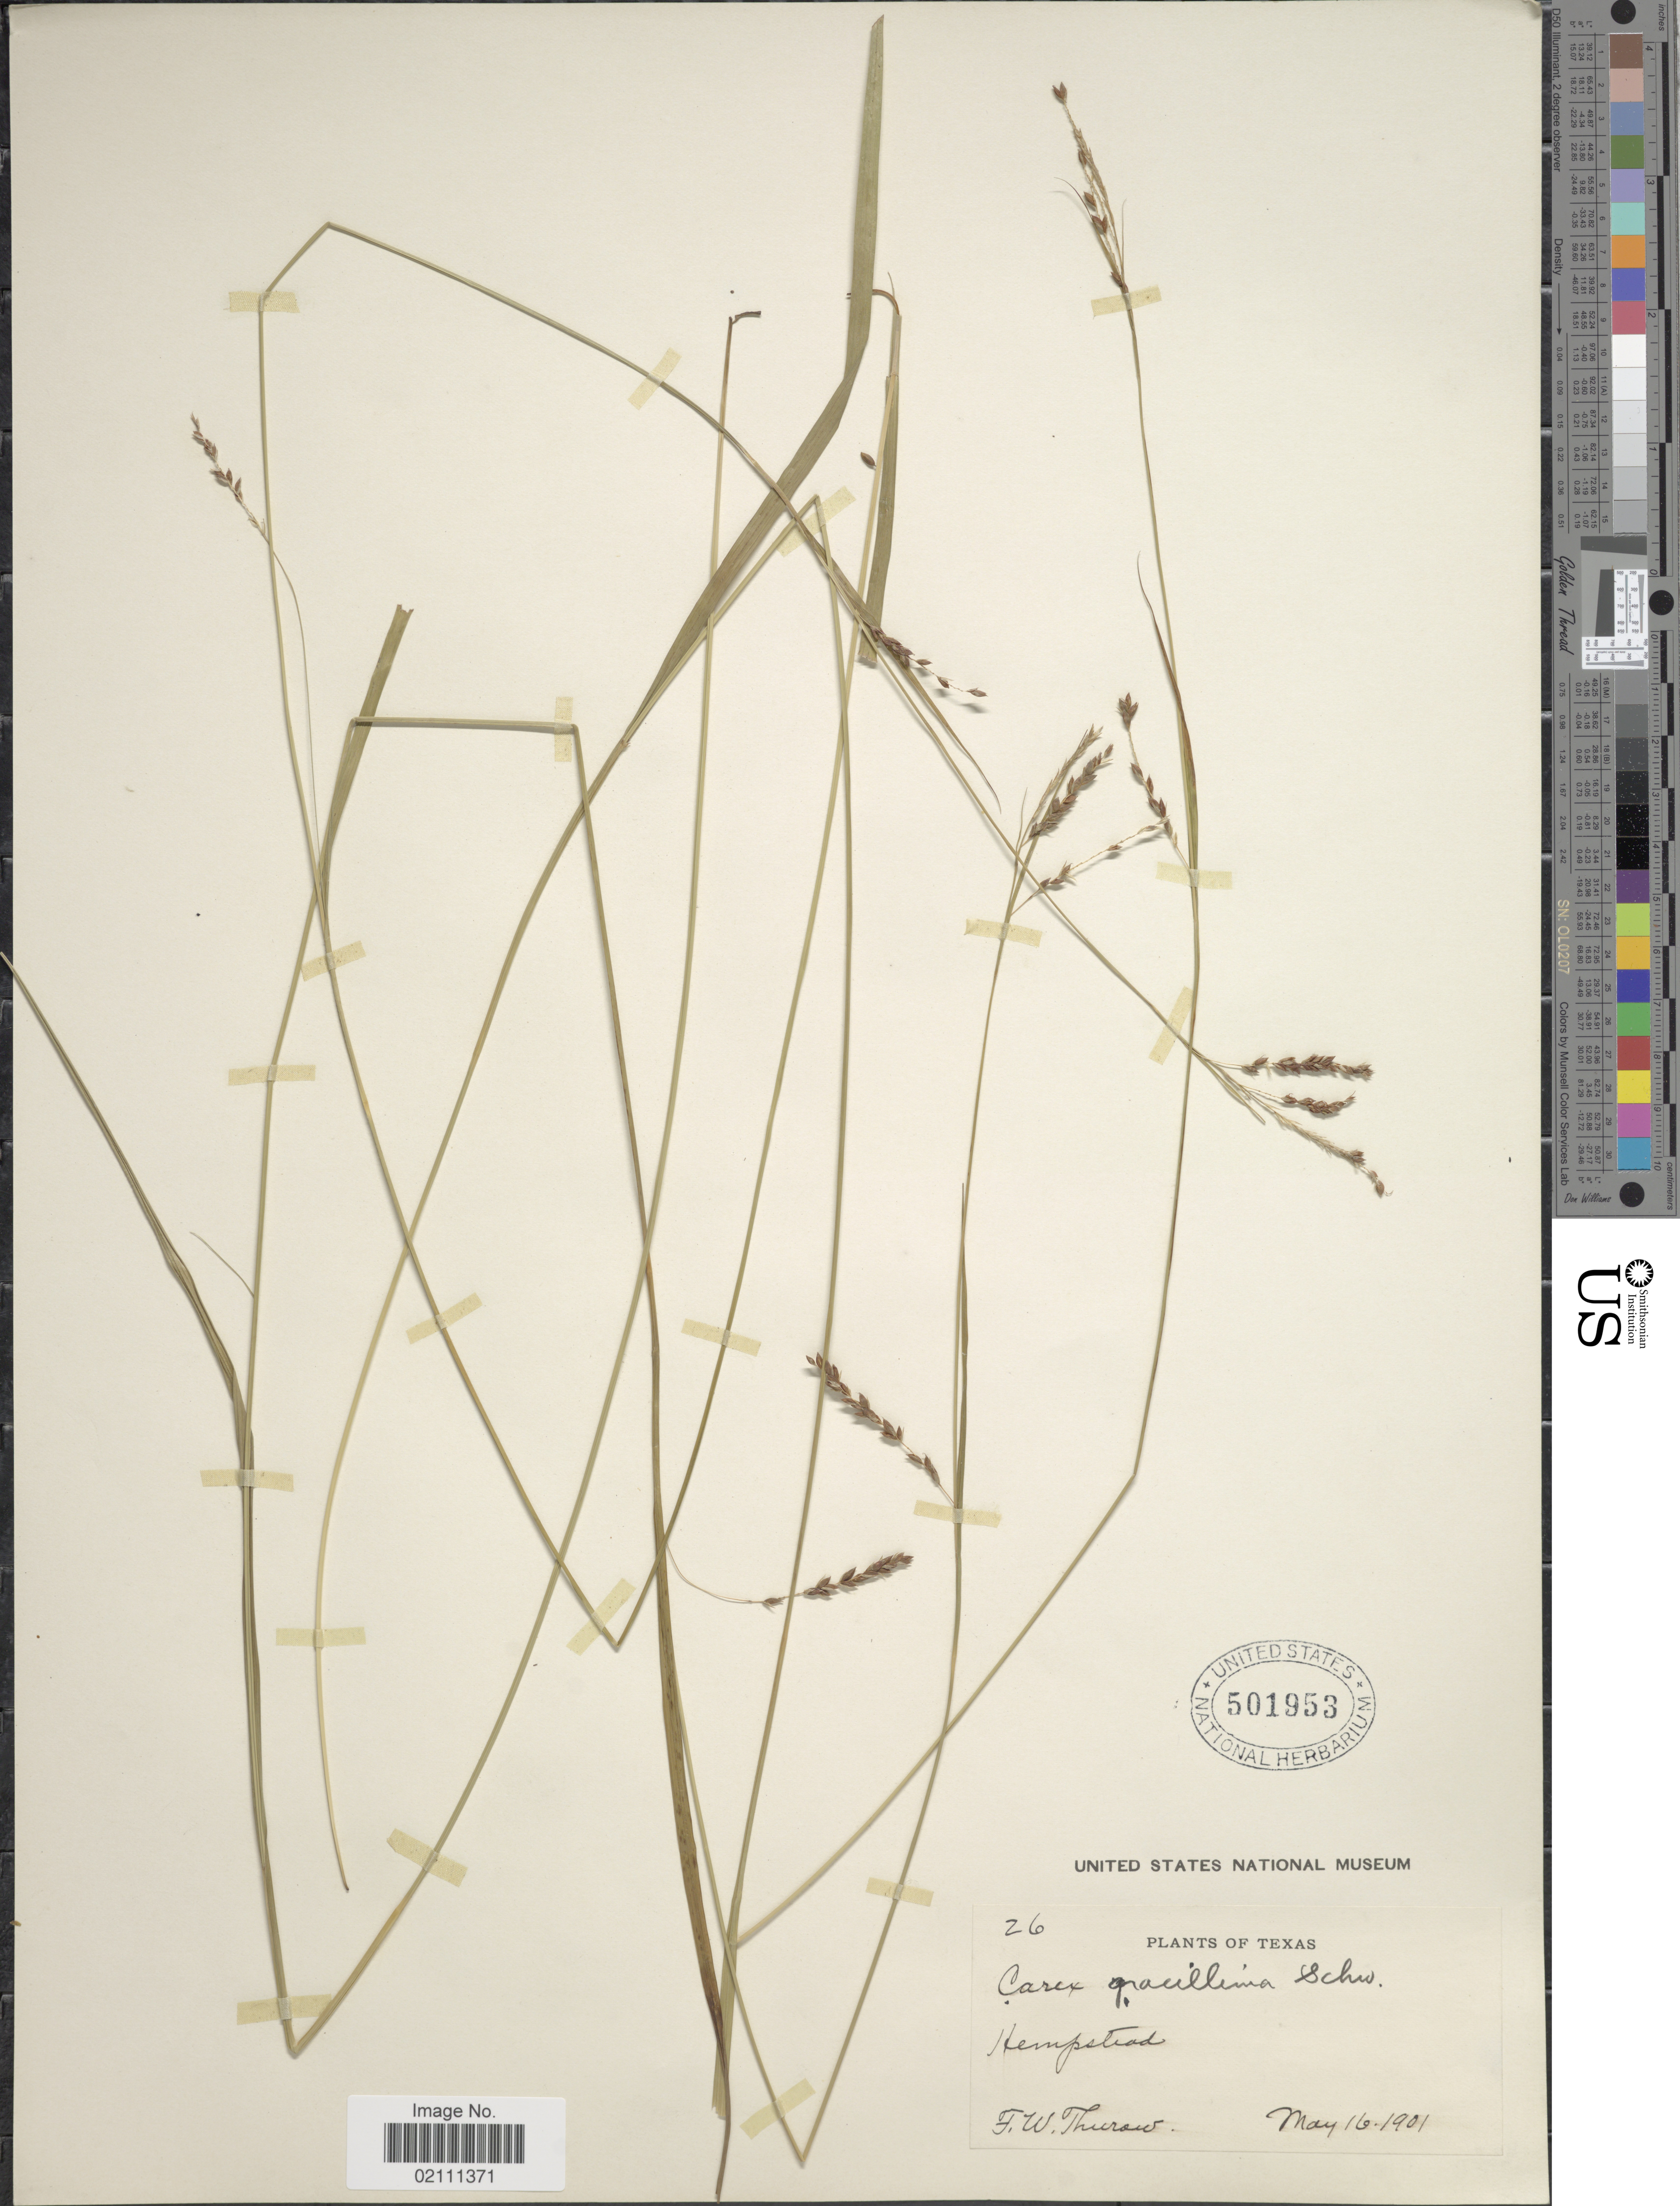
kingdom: Plantae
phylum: Tracheophyta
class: Liliopsida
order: Poales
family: Cyperaceae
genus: Carex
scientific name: Carex gracillima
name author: Schwein.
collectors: F. W. Thurow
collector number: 26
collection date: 1901-05-16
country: United States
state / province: Texas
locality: Hempstead.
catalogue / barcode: US 501953